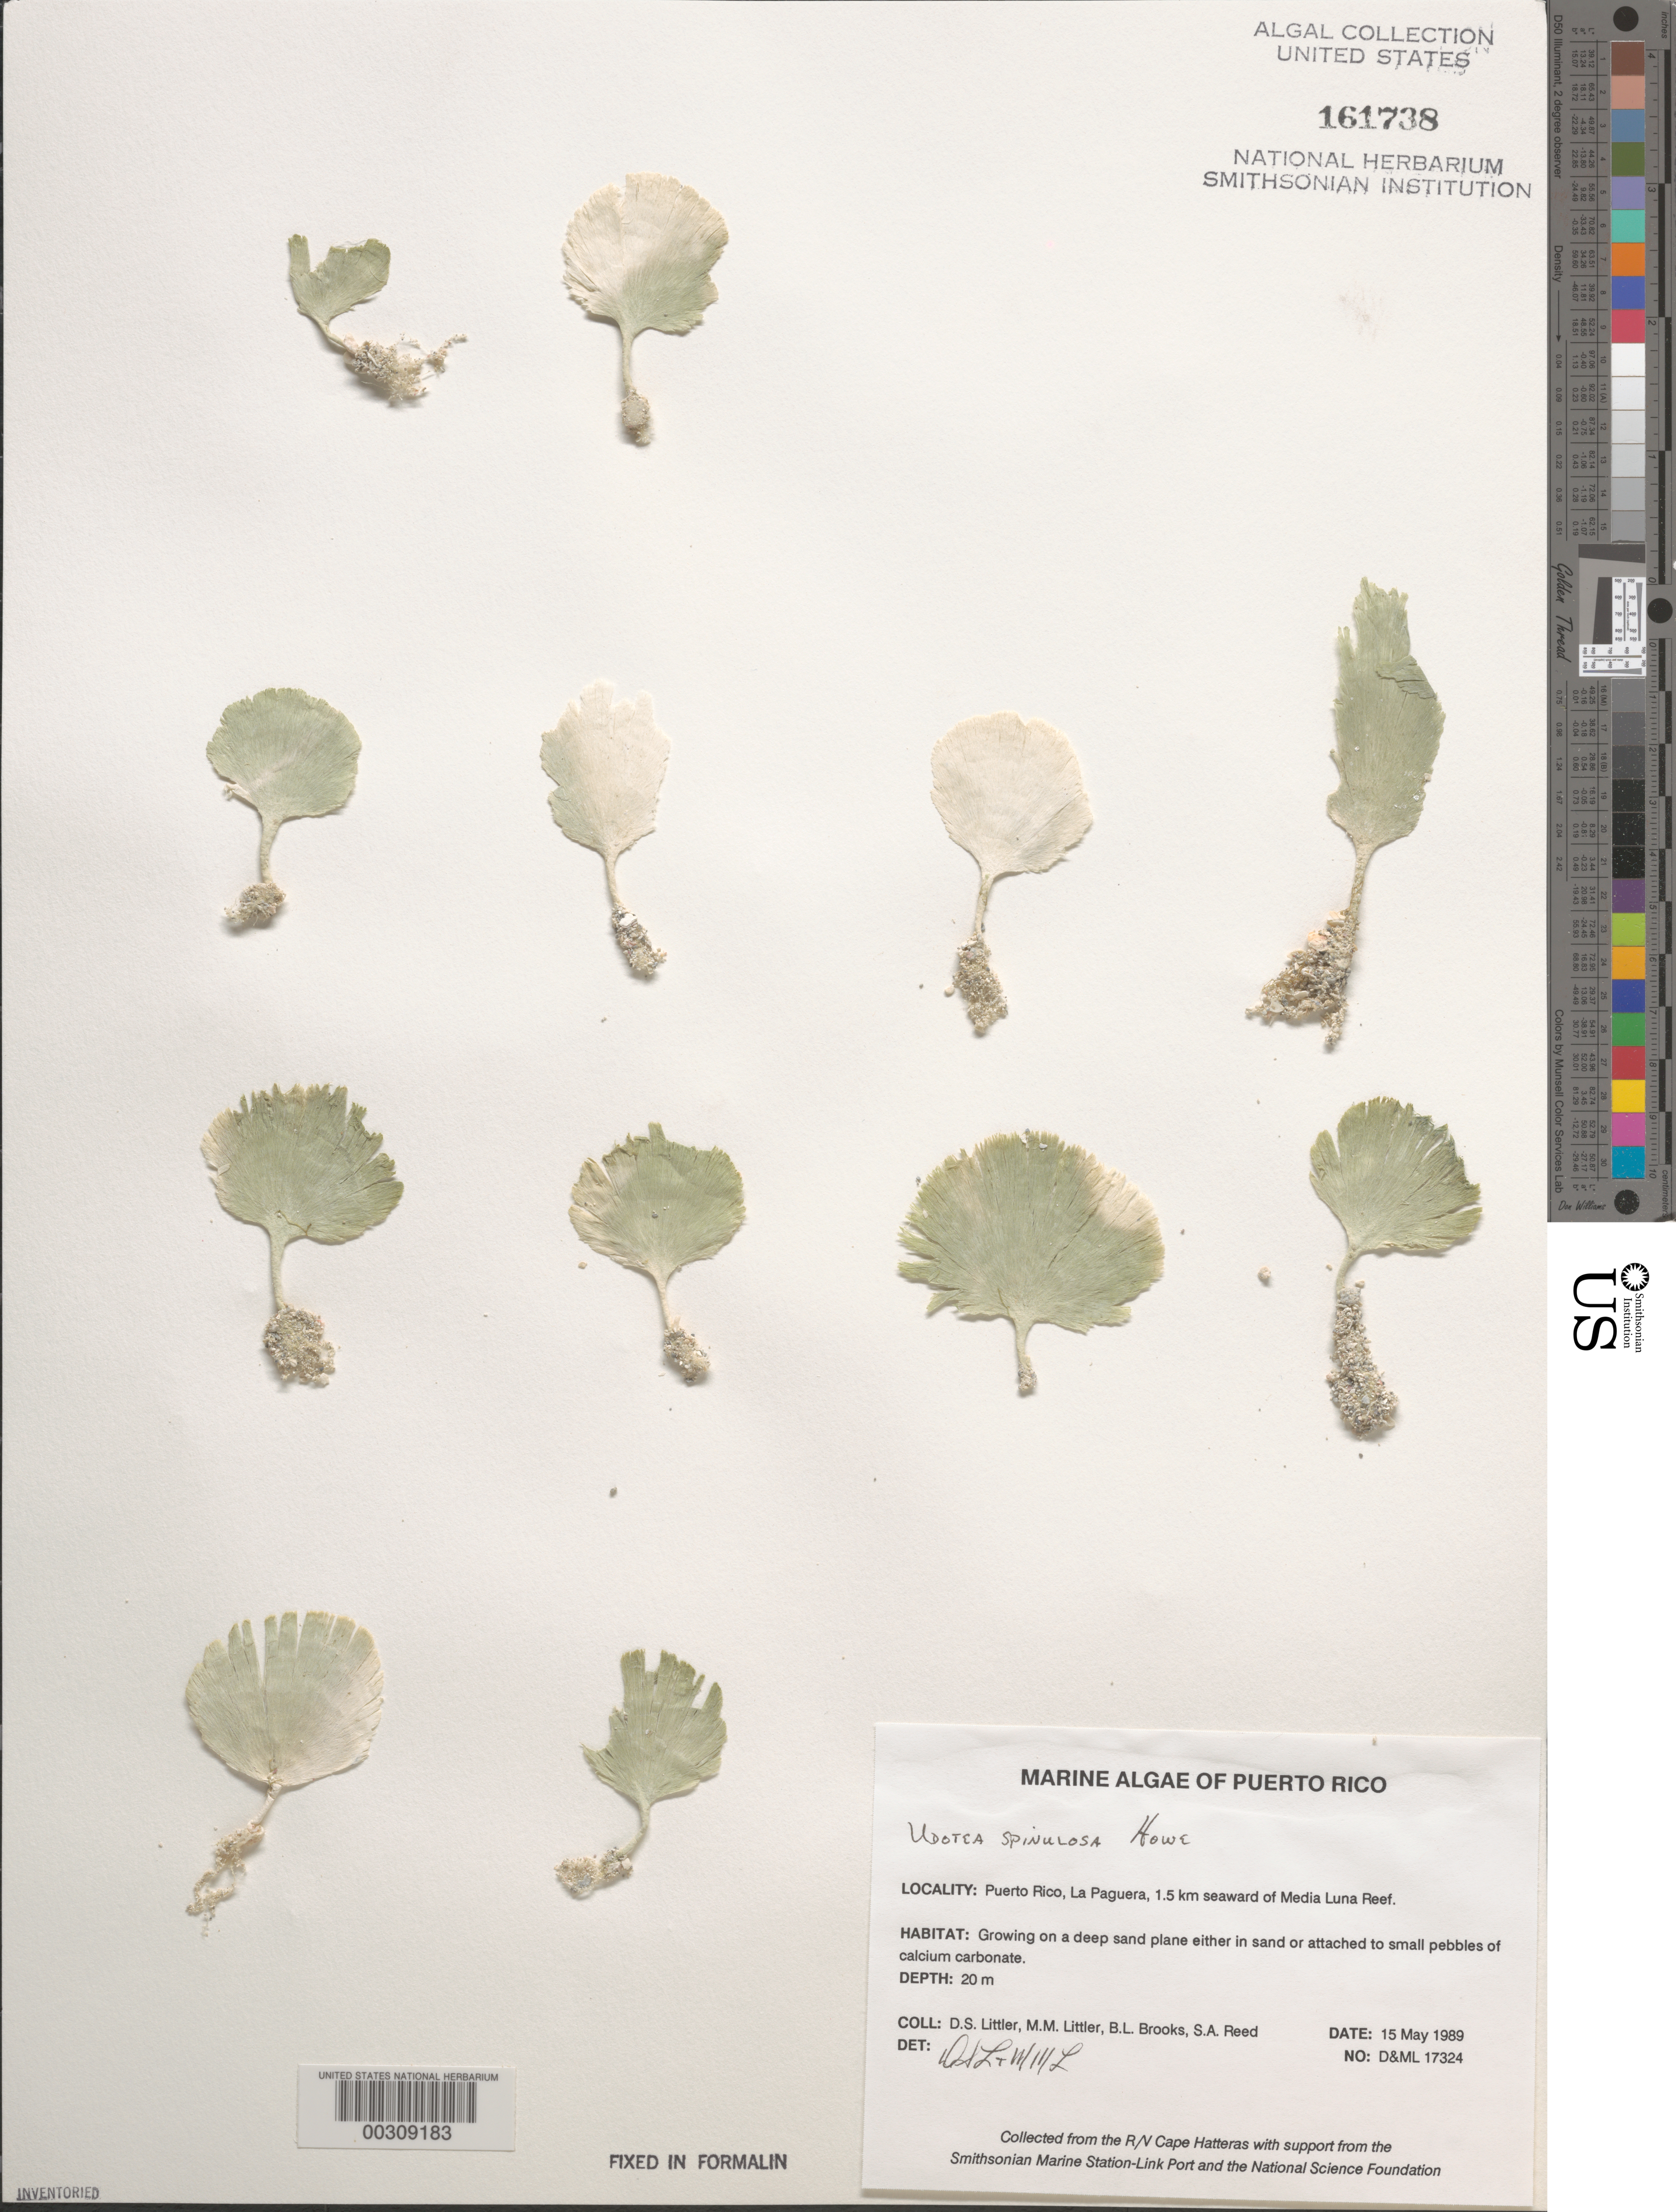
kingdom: Plantae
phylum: Chlorophyta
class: Ulvophyceae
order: Bryopsidales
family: Udoteaceae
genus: Udotea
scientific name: Udotea spinulosa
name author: M. Howe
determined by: Littler, D. S.; Littler, M. M.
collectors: D. S. Littler, M. M. Littler, B. Brooks & S. Reed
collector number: D&ML 17324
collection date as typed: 15 May 1989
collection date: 1989-05-15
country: Puerto Rico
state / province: Lajas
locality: La Parguera, 1.5 km seaward of Media Luna Reef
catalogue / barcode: US 161738